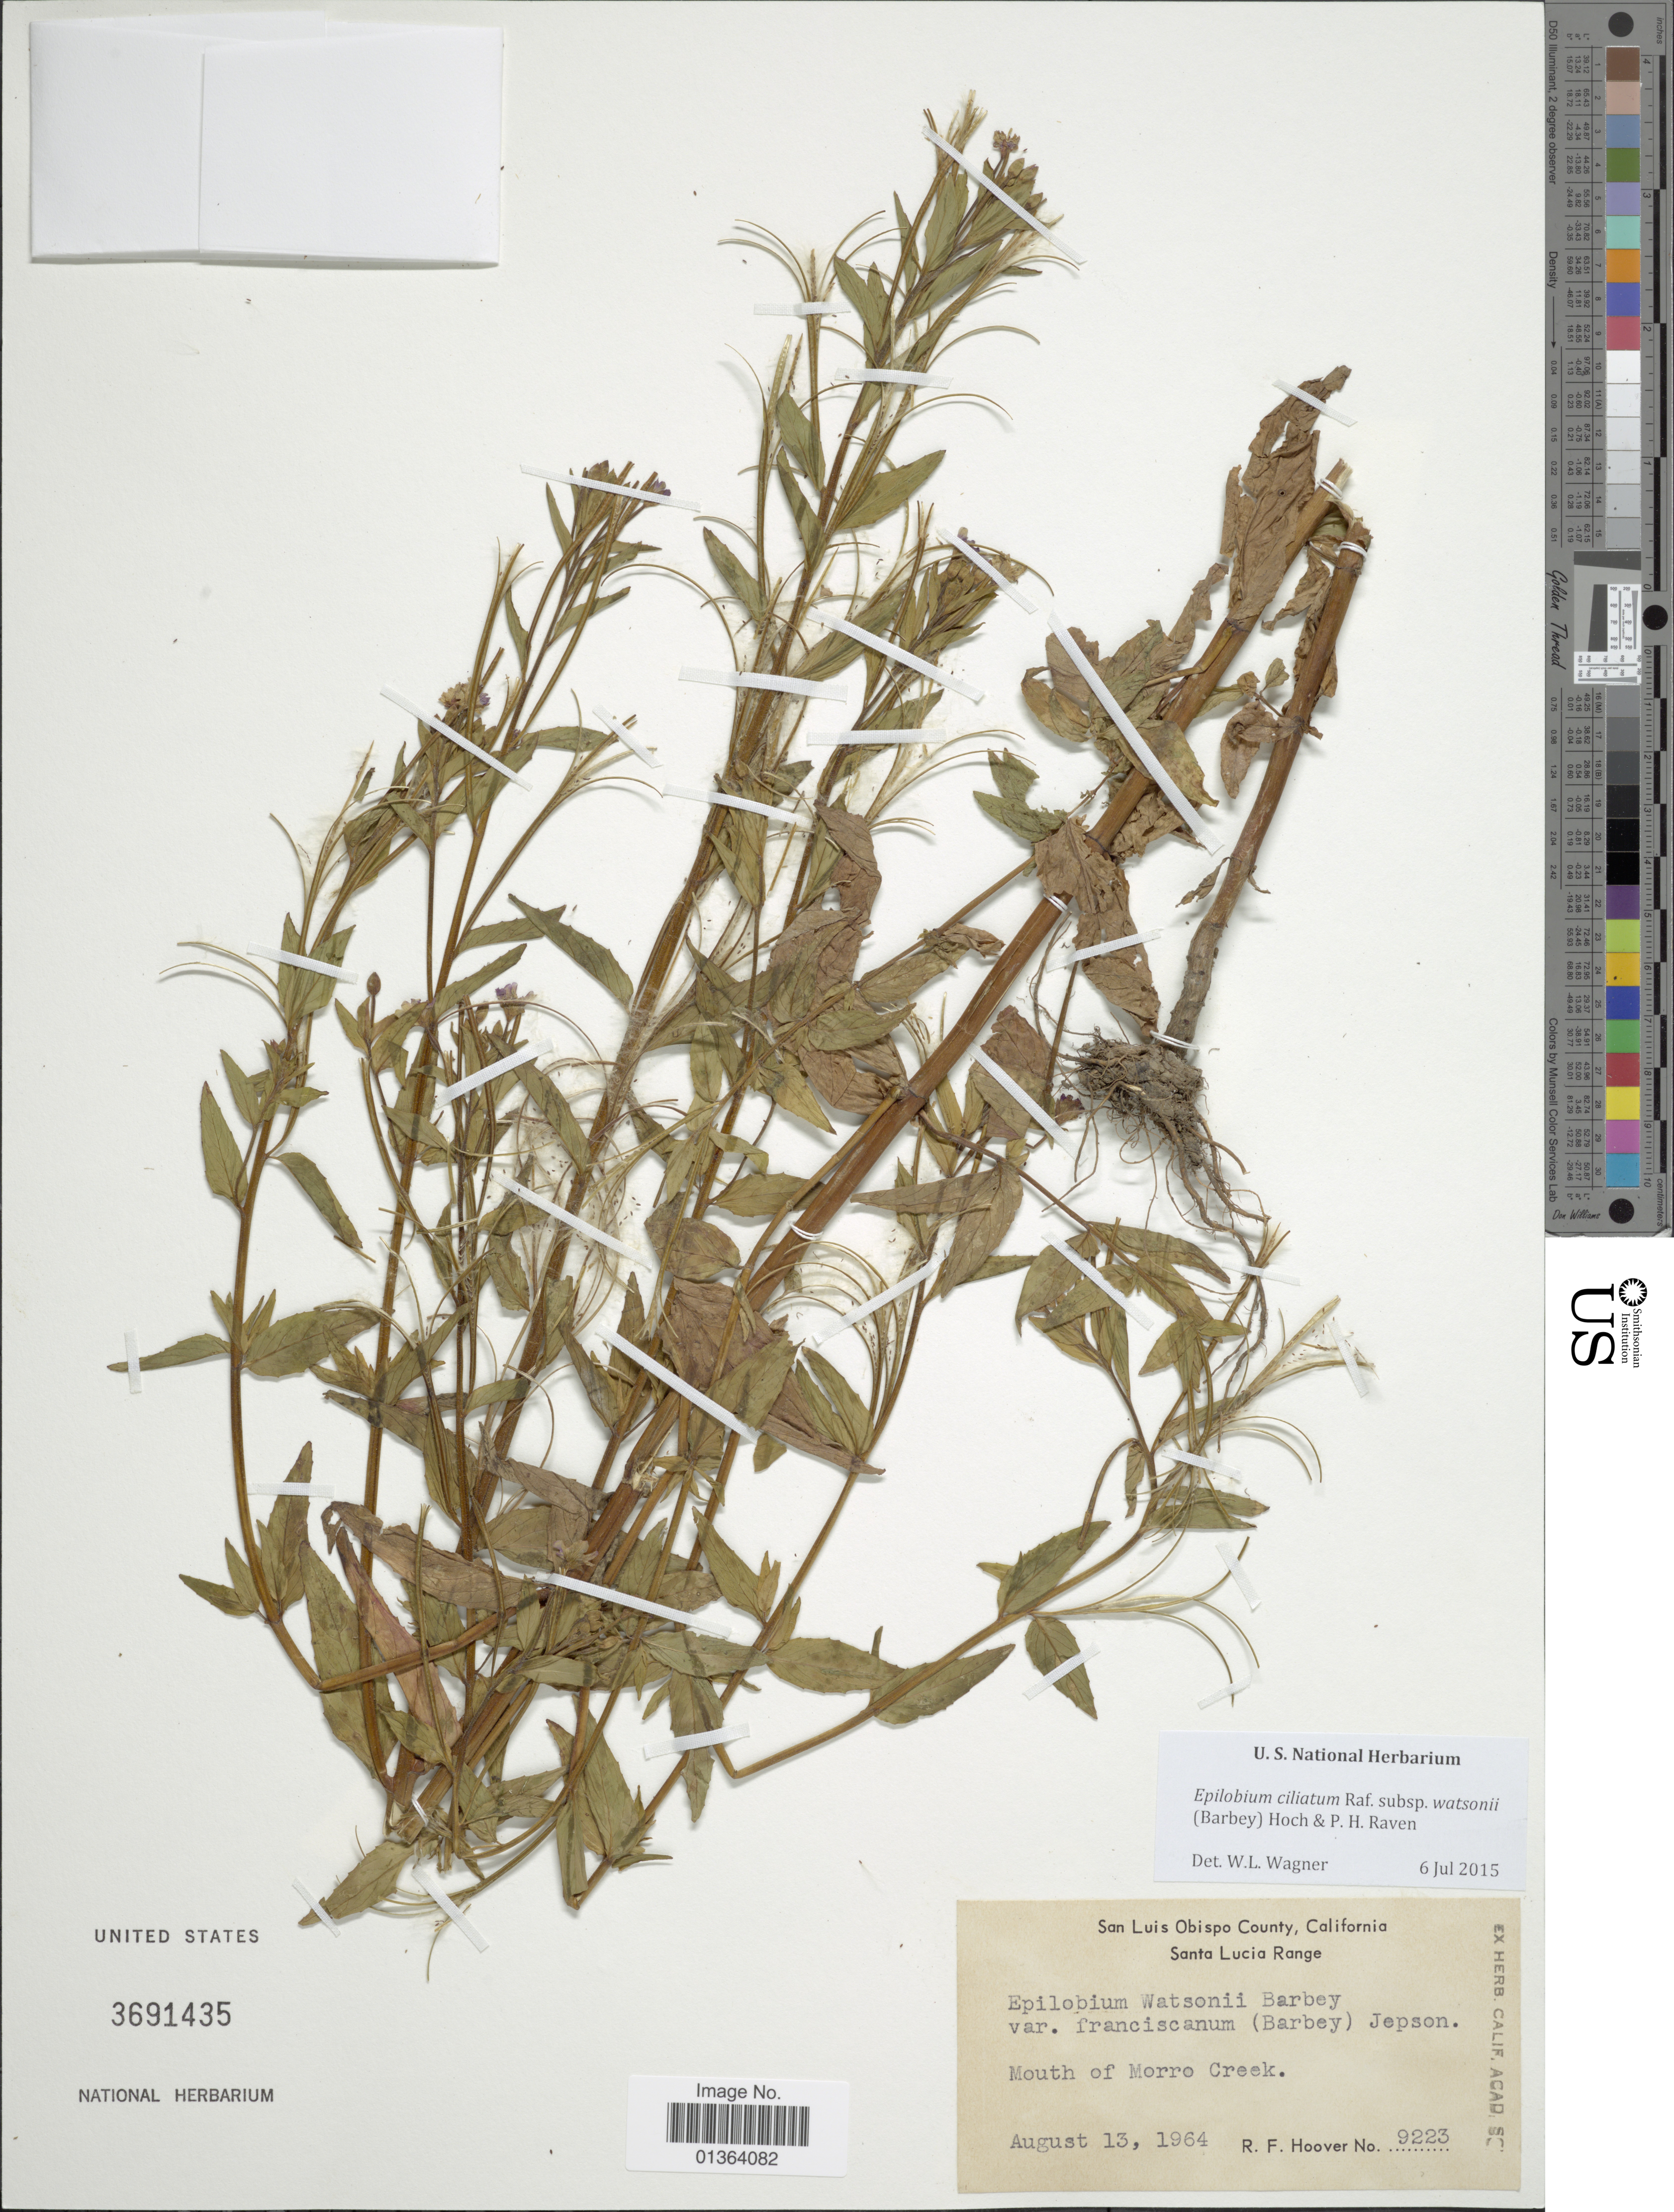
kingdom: Plantae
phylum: Tracheophyta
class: Magnoliopsida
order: Myrtales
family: Onagraceae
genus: Epilobium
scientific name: Epilobium ciliatum subsp. watsonii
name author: (Barbey) Hoch & P.H. Raven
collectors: R. F. Hoover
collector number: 9223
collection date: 1964-08-13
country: United States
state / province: California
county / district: San Luis Obispo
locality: San Luis Obispo County. Santa Lucia Range. Mouth of Morro Creek.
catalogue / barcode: US 3691435